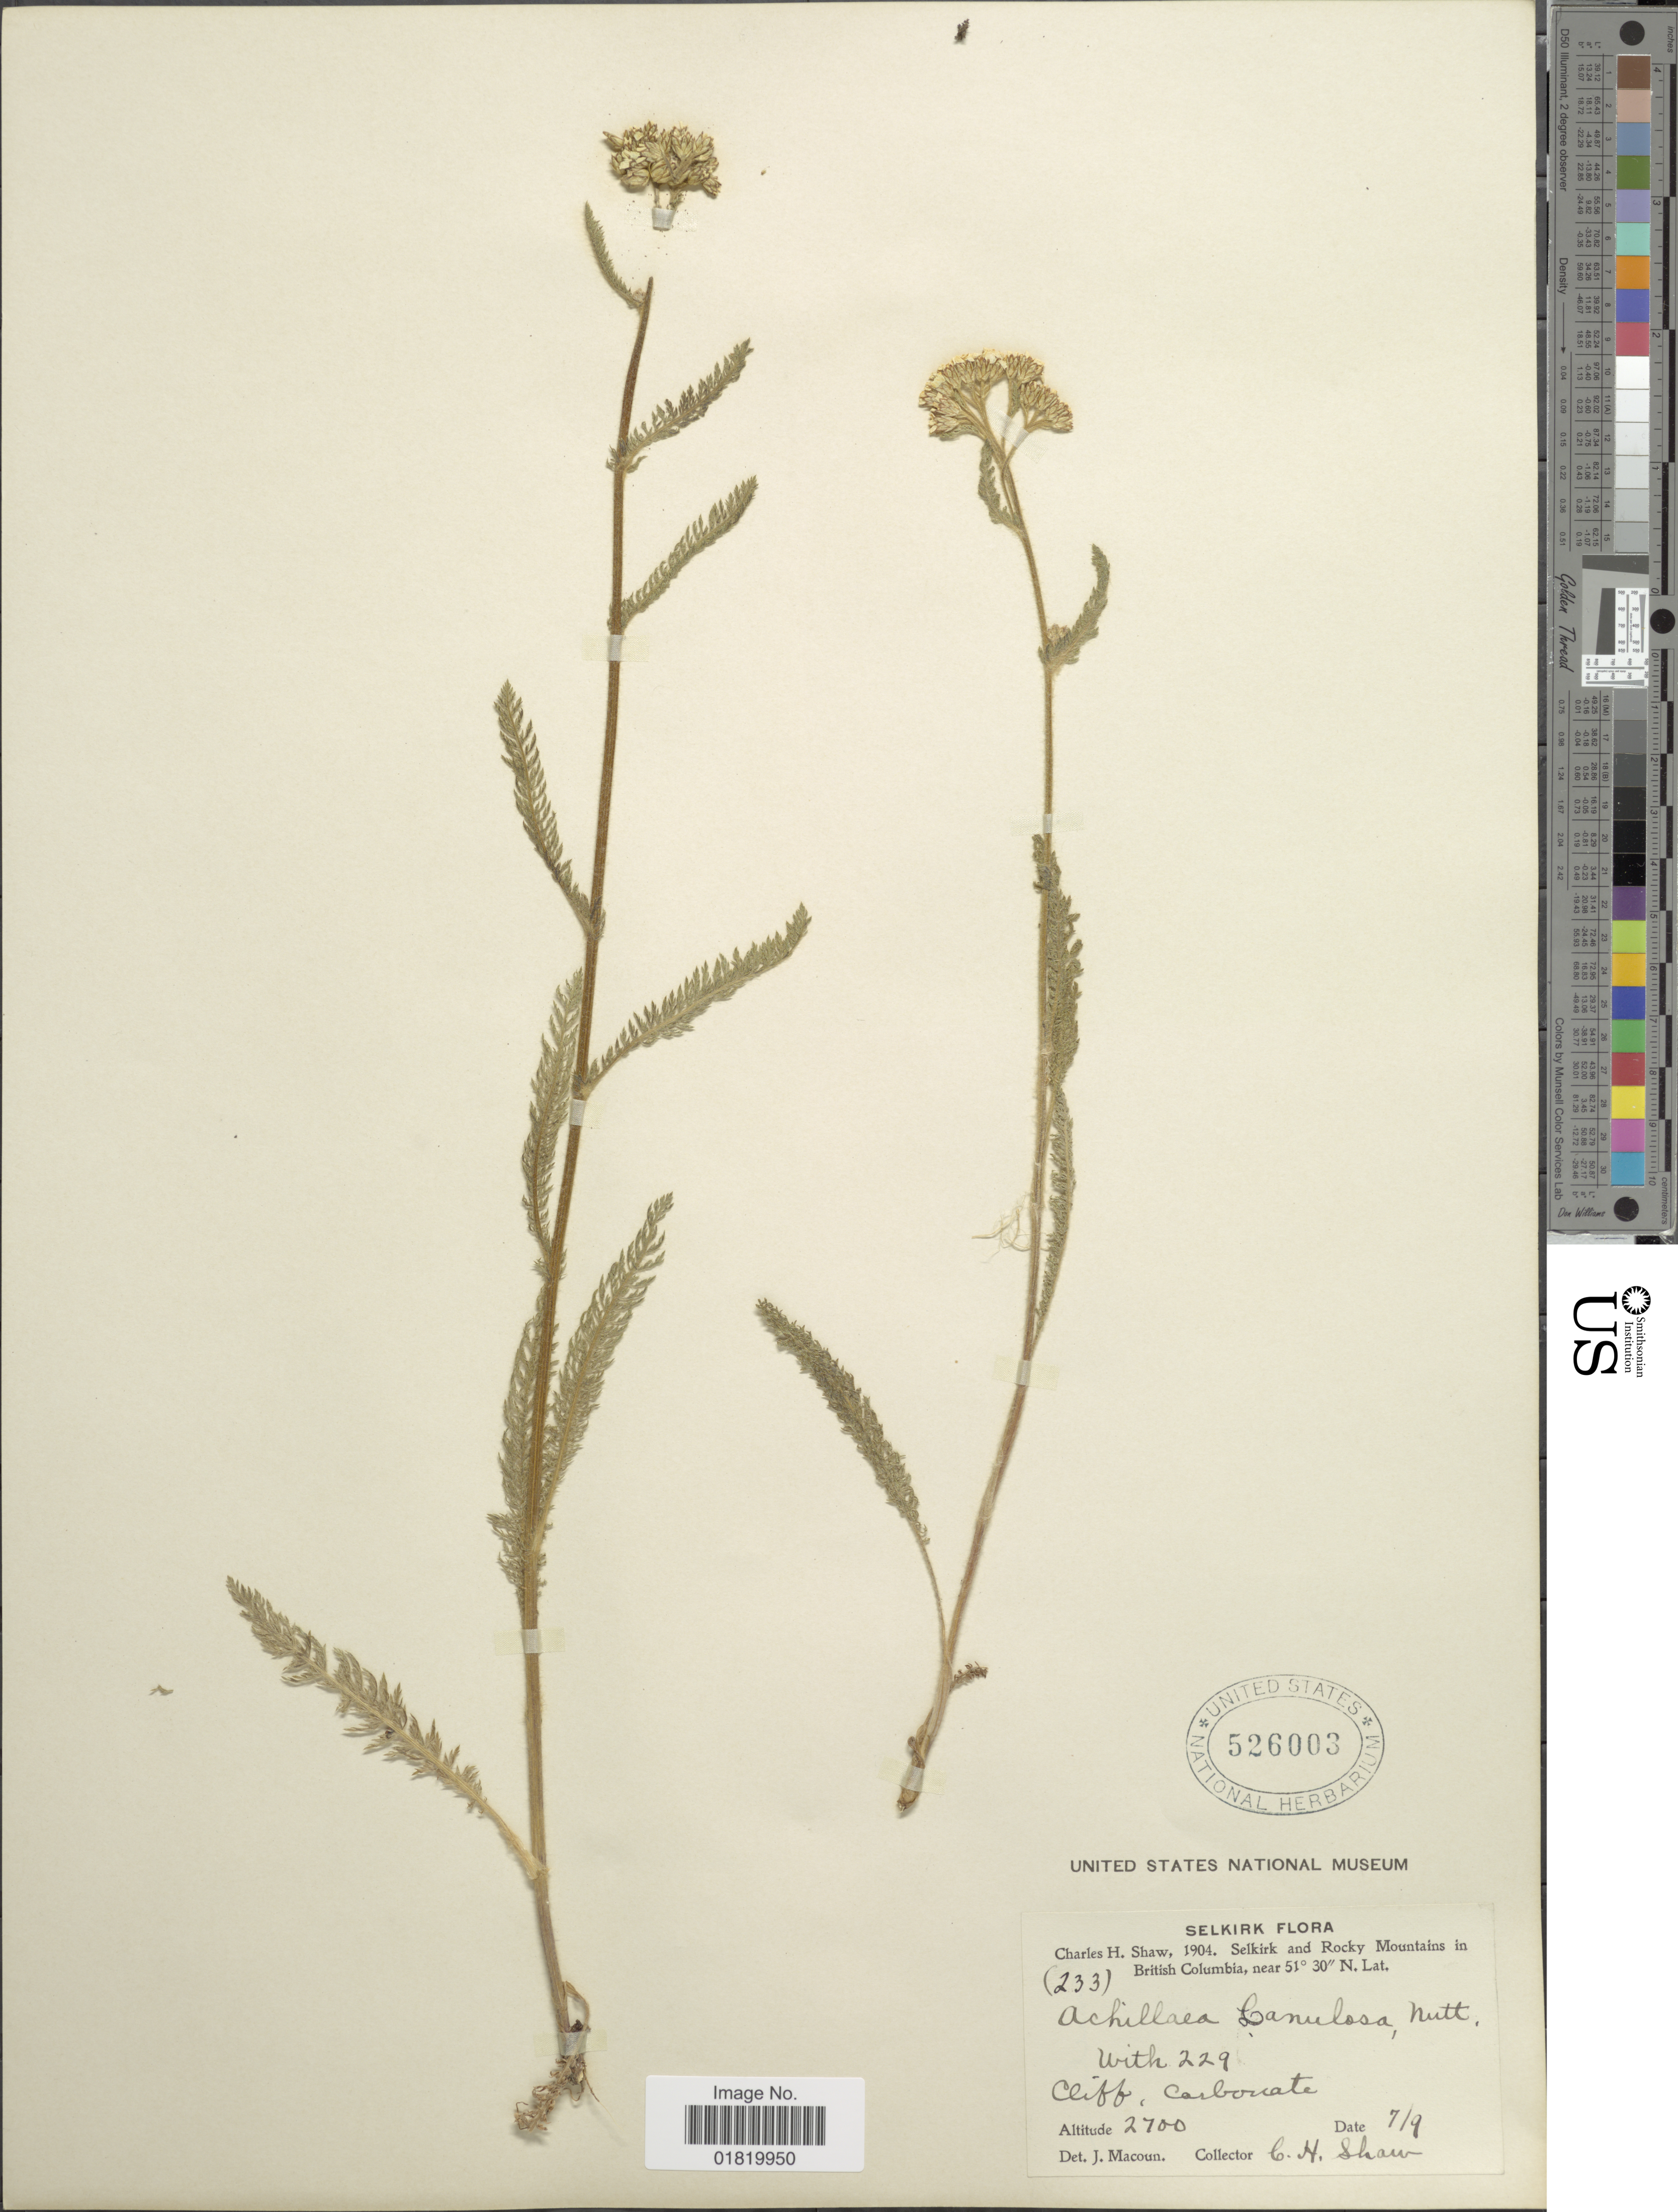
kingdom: Plantae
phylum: Tracheophyta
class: Magnoliopsida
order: Asterales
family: Asteraceae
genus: Achillea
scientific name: Achillea lanulosa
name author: Nutt.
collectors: C. H. Shaw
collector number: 233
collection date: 1904-09-07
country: Canada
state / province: British Columbia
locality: Selkirk and Rocky Mountains in British Columbia. Cliff, Carbonate.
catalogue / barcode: US 526003